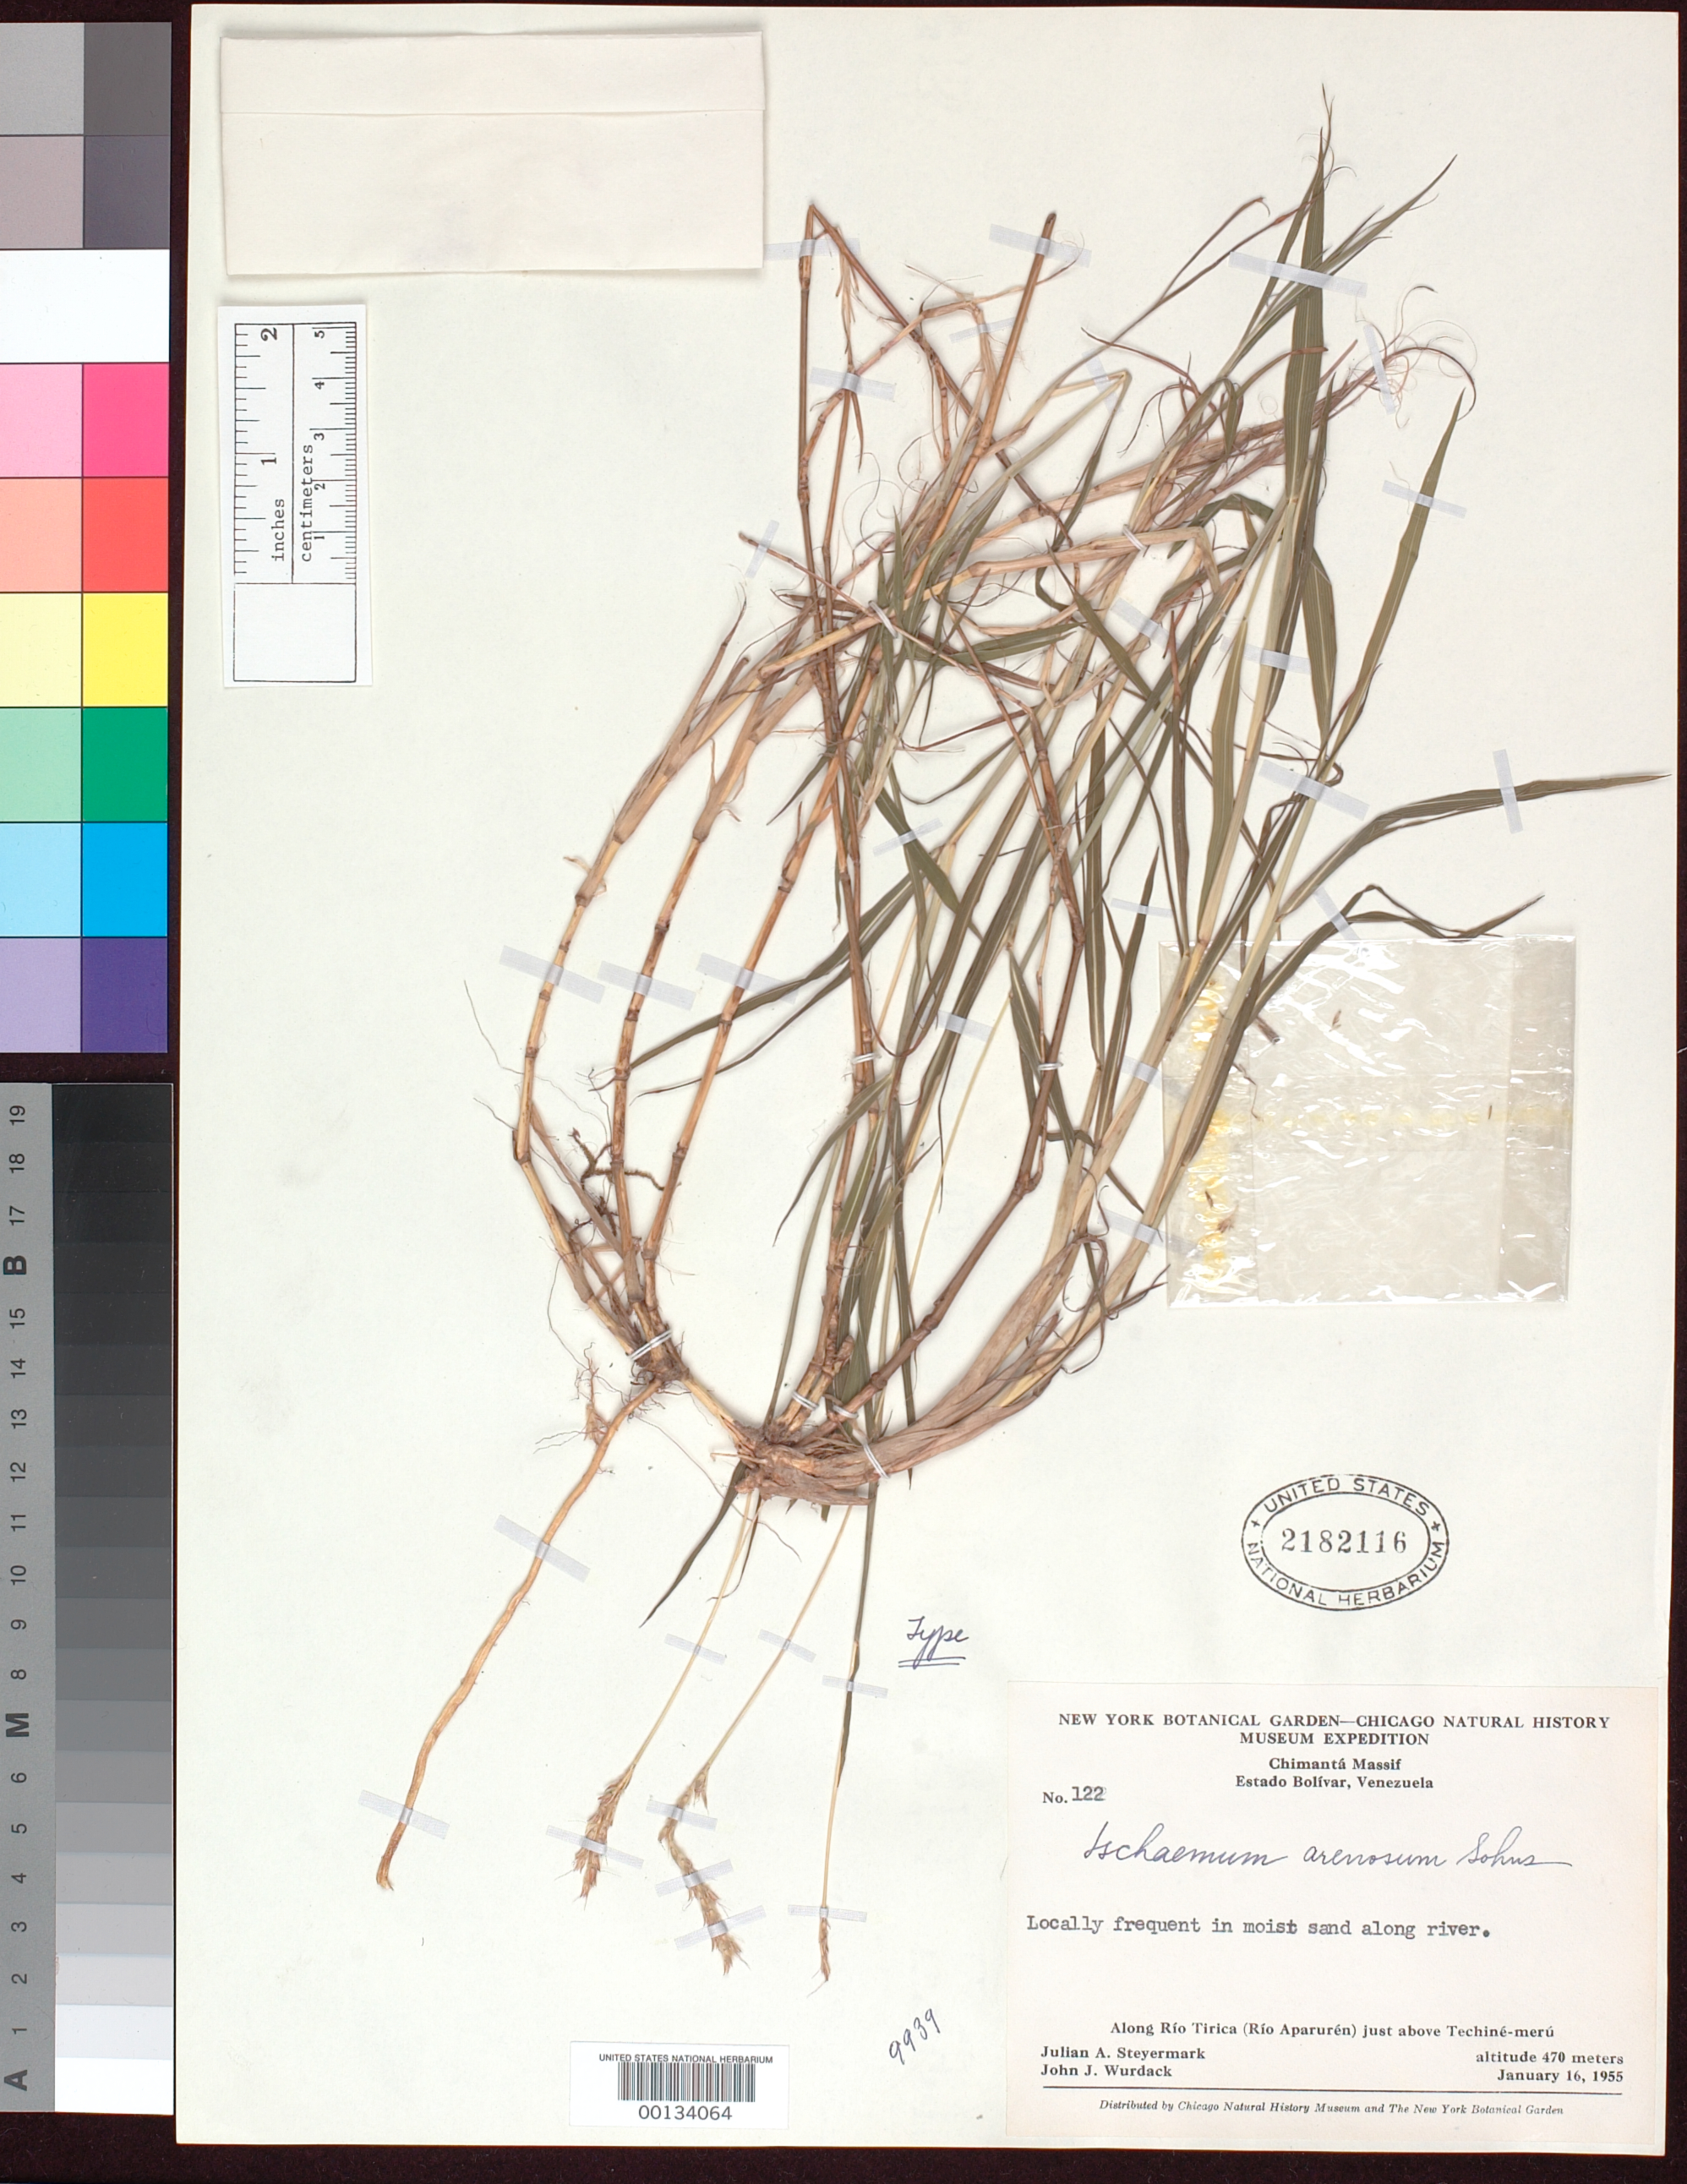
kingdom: Plantae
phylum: Tracheophyta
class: Liliopsida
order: Poales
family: Poaceae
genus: Ischaemum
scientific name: Ischaemum arenosum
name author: Sohns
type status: Holotype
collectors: J. Steyermark & J. J. Wurdack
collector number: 122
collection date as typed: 16 Jan 1955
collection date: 1955-01-16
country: Venezuela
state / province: Bolivar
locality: Along Rio Tirica (Rio Aparuren) just above Techine-meru, Chimanta Massif: alt. 470m.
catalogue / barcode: US 2182116